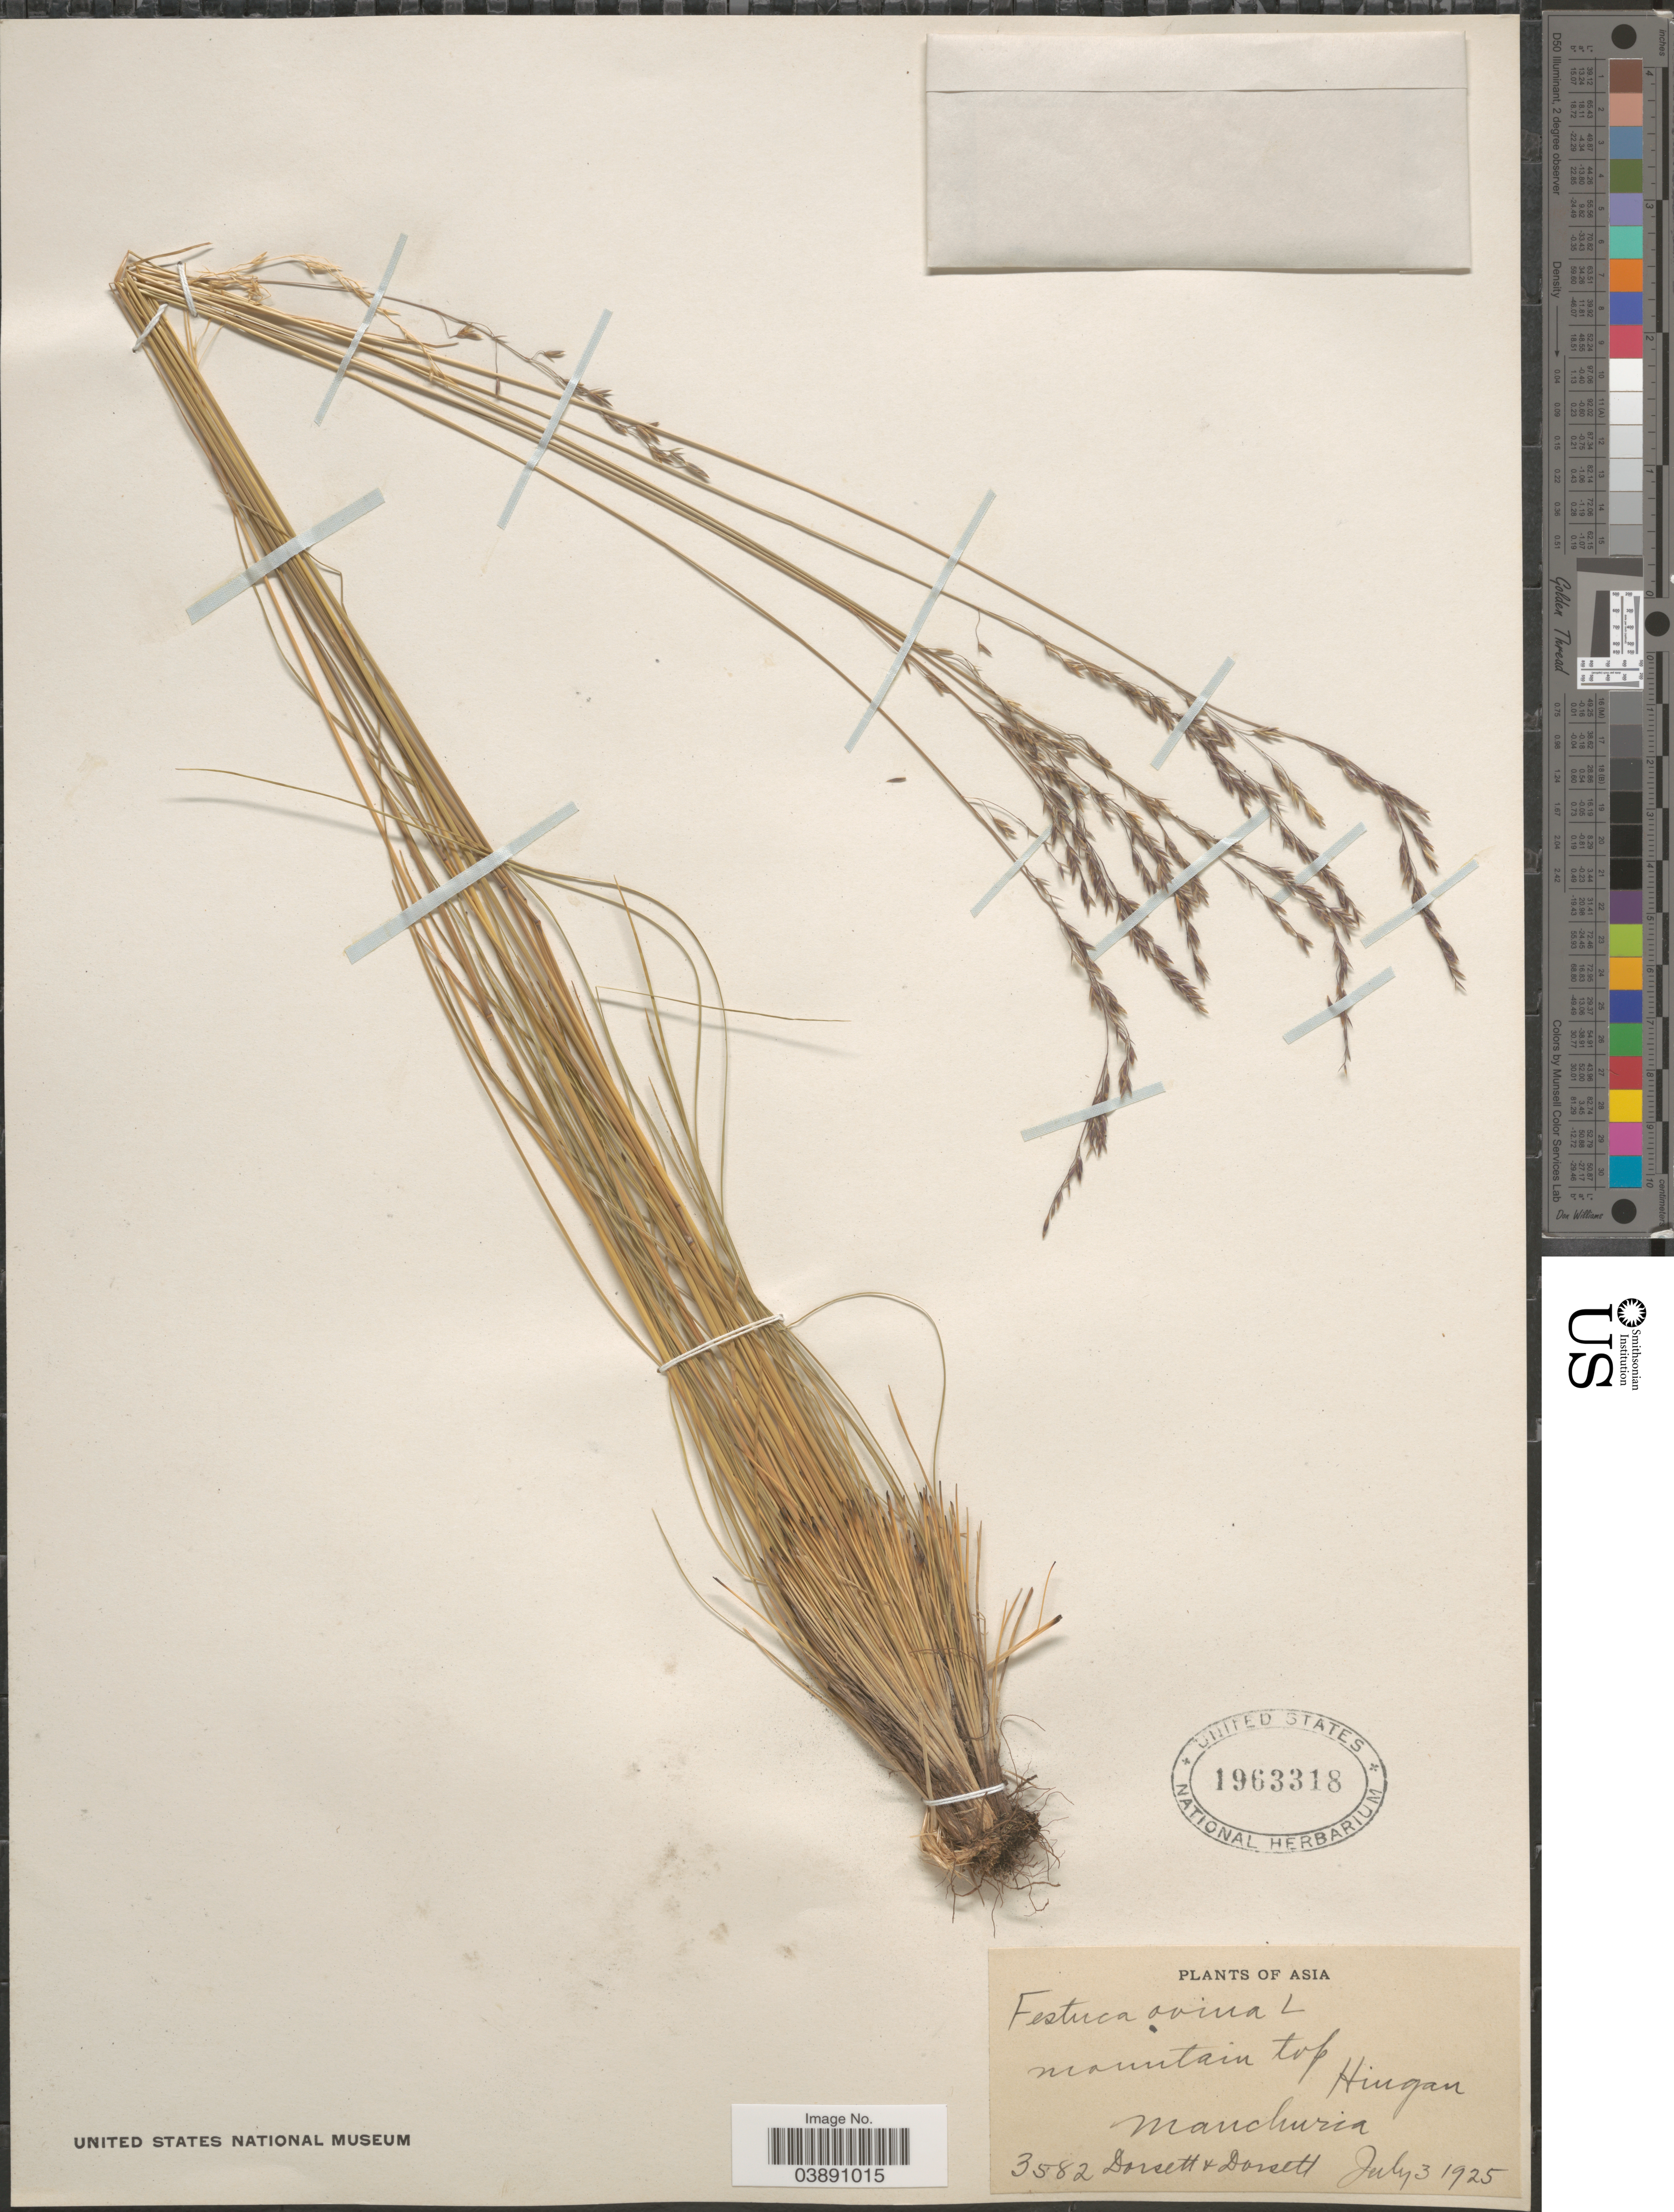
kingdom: Plantae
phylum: Tracheophyta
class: Liliopsida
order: Poales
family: Poaceae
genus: Festuca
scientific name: Festuca ovina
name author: L.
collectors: -- Dorsett & -- Dorsett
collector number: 3582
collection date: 1925-07-03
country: China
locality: Asia. Mountain top, Hingan, Manchuria.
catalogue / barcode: US 1963318